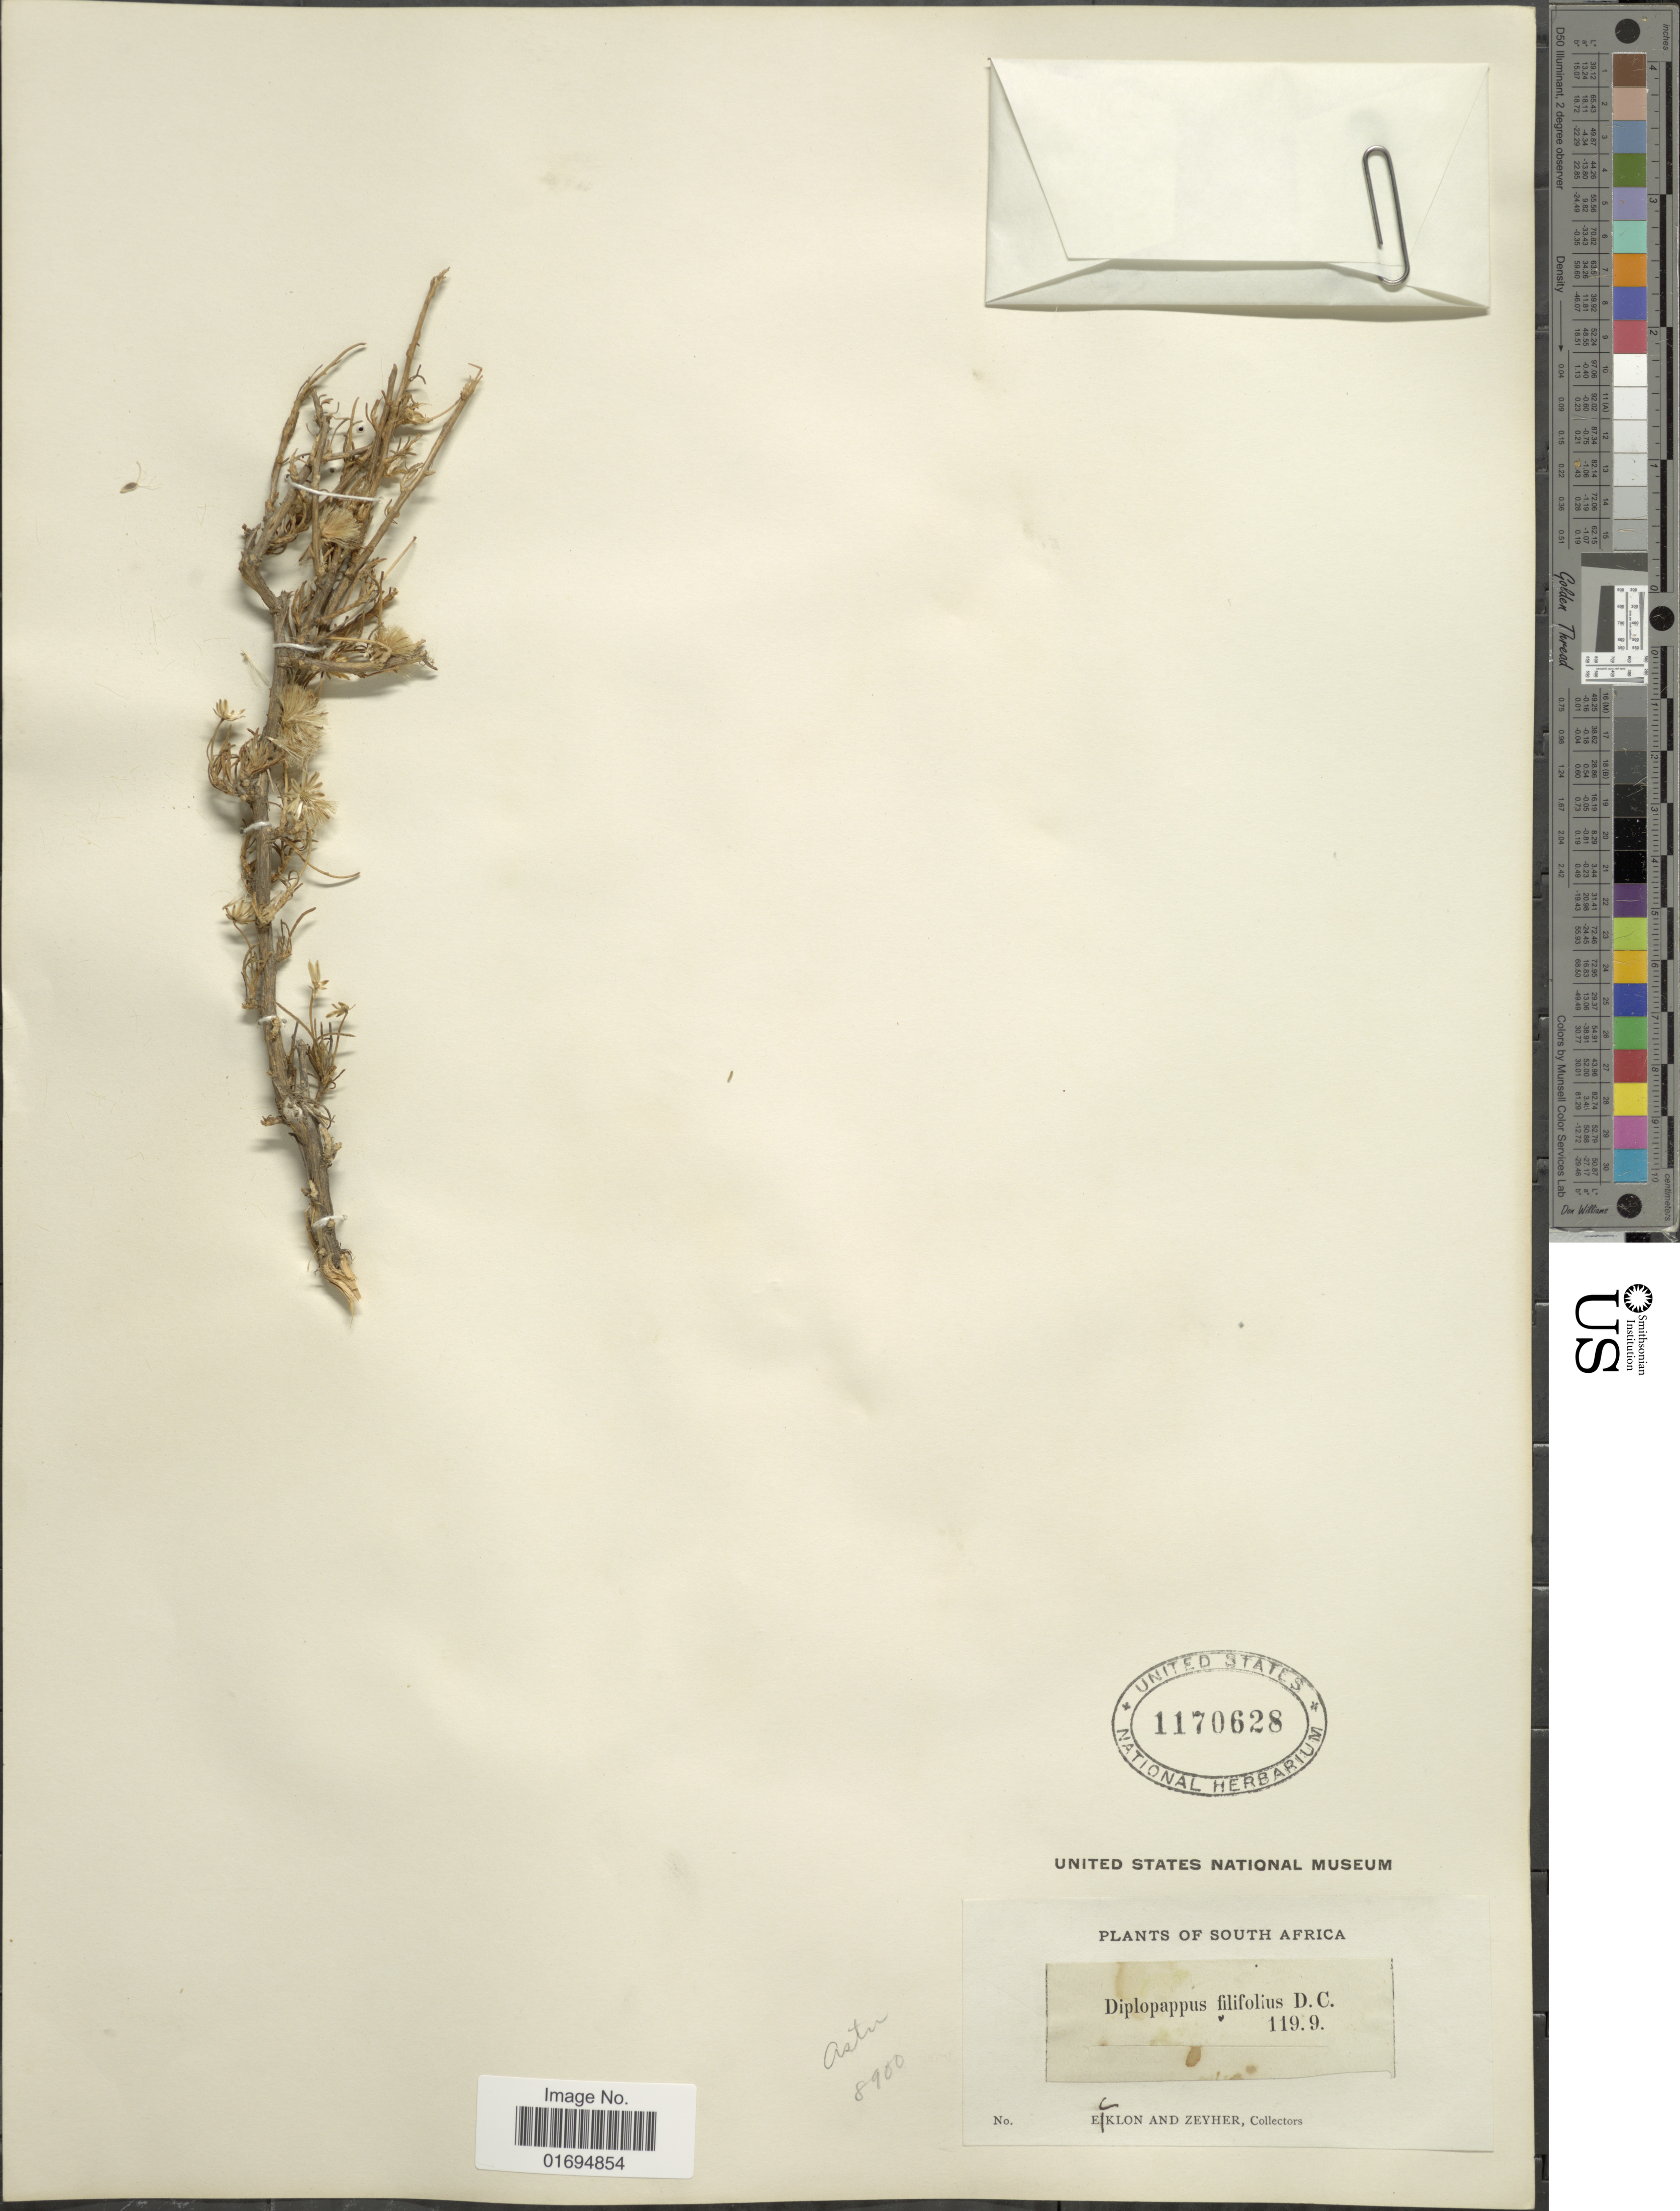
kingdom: Plantae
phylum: Tracheophyta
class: Magnoliopsida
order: Asterales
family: Asteraceae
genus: Felicia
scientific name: Felicia filifolia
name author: (Vent.) Burtt Davy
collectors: -. Ecklon & -. Zeyher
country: South Africa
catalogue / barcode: US 1170628